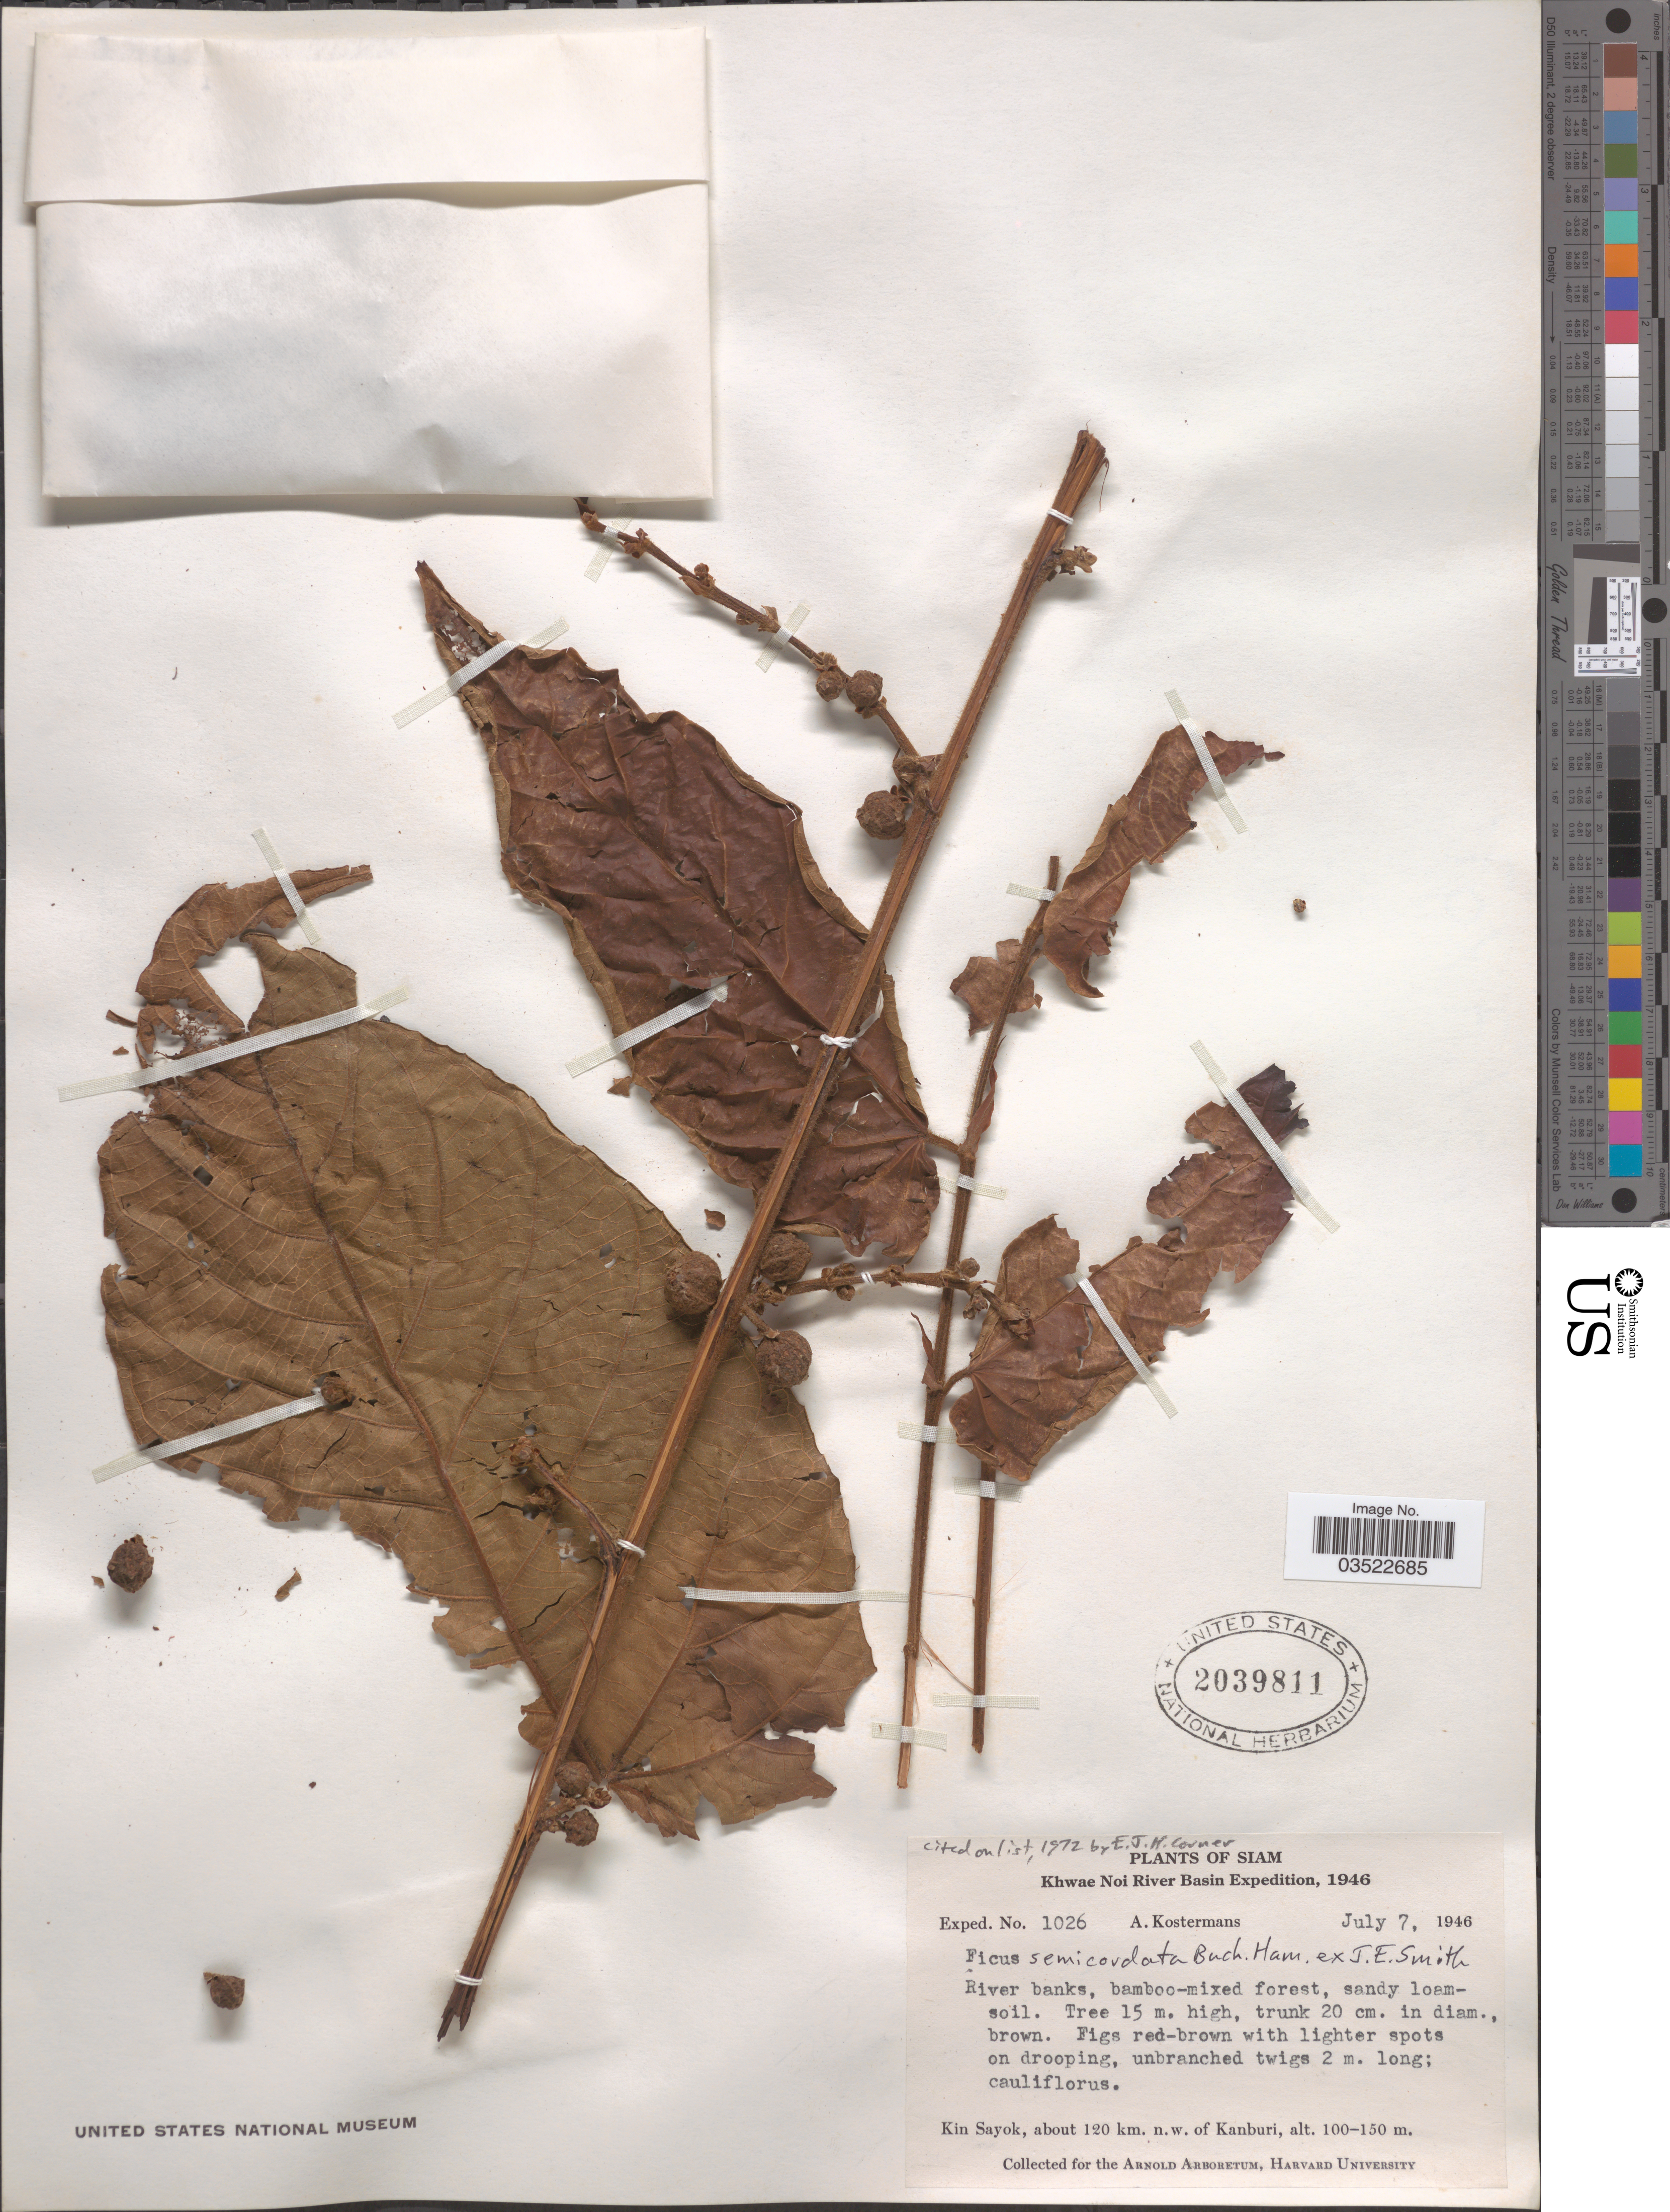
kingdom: Plantae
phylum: Tracheophyta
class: Magnoliopsida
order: Rosales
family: Moraceae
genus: Ficus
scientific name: Ficus semicordata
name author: Buch.-Ham. ex Sm.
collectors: A. J. G. Kostermans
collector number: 1026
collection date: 1946-07-07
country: Thailand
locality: Siam. Khwae Noi River Basin Expedition, 1946. Kin Sayok, about 120 km. n.w. of Kanburi.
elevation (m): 100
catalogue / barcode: US 2039811